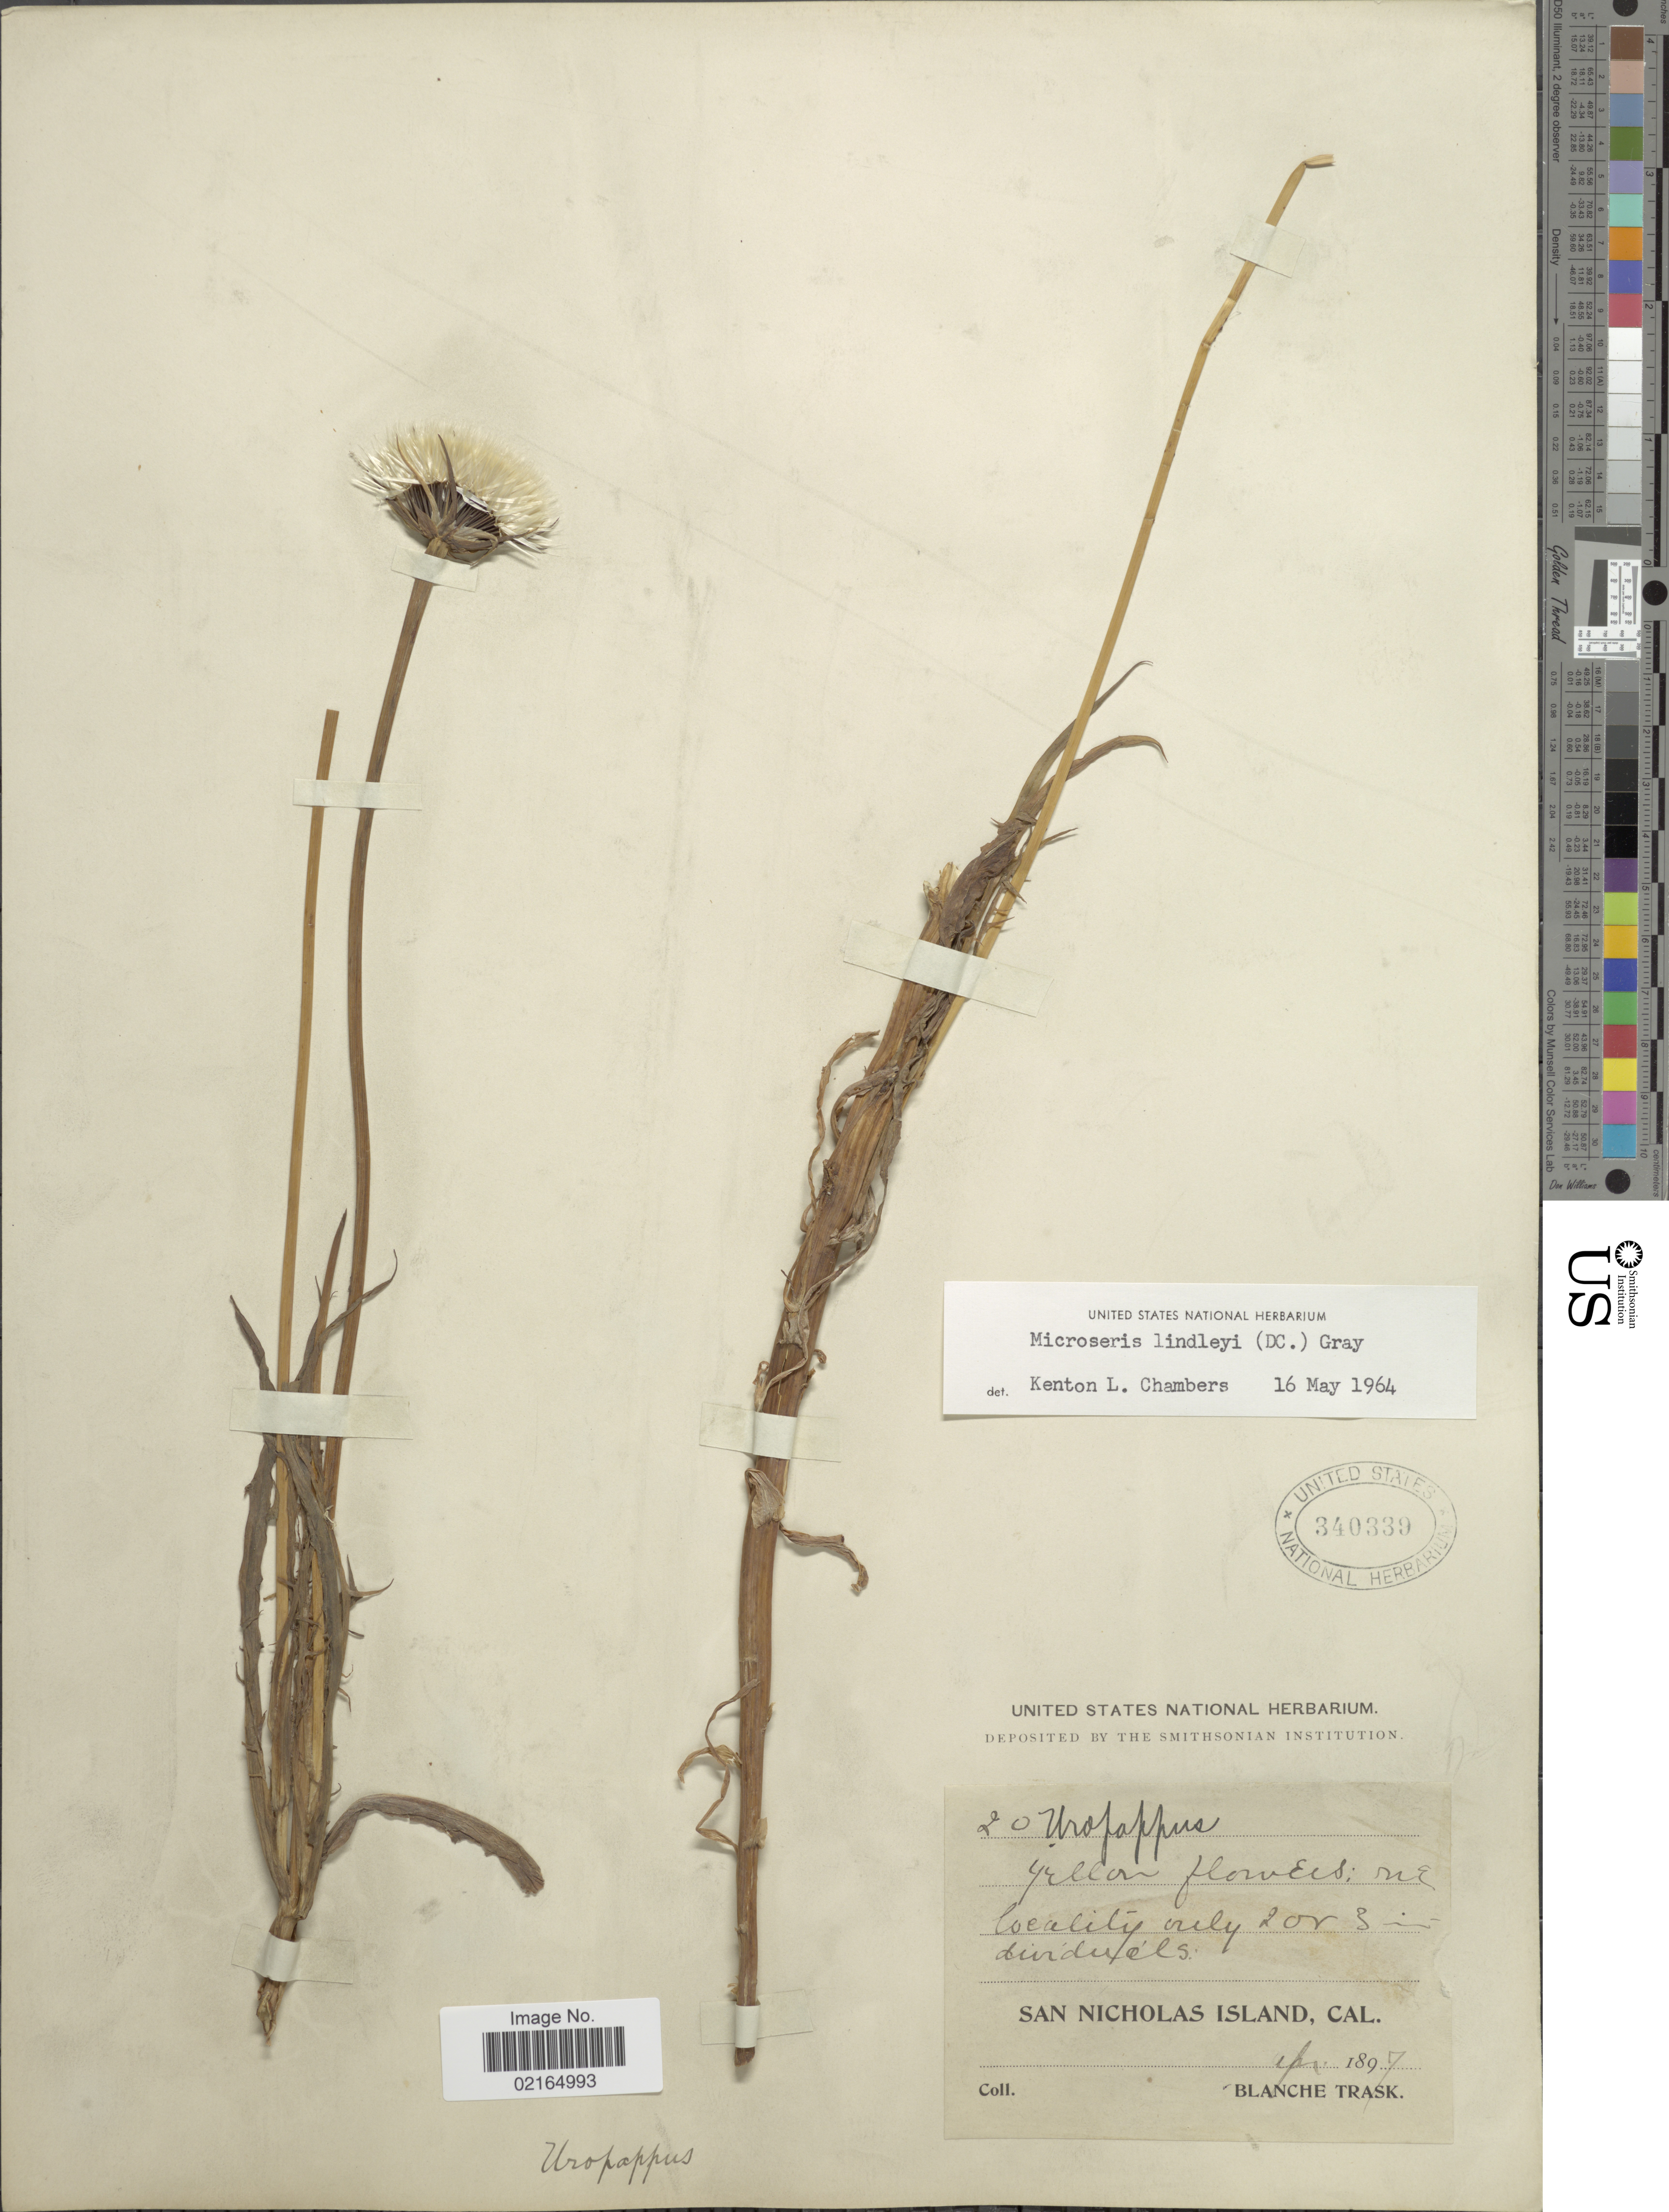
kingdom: Plantae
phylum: Tracheophyta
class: Magnoliopsida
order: Asterales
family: Asteraceae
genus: Uropappus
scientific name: Uropappus lindleyi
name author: (DC.) Nutt.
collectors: B. Trask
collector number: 20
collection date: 1897-04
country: United States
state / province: California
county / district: Ventura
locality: San Nicholas Island.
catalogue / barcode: US 340339